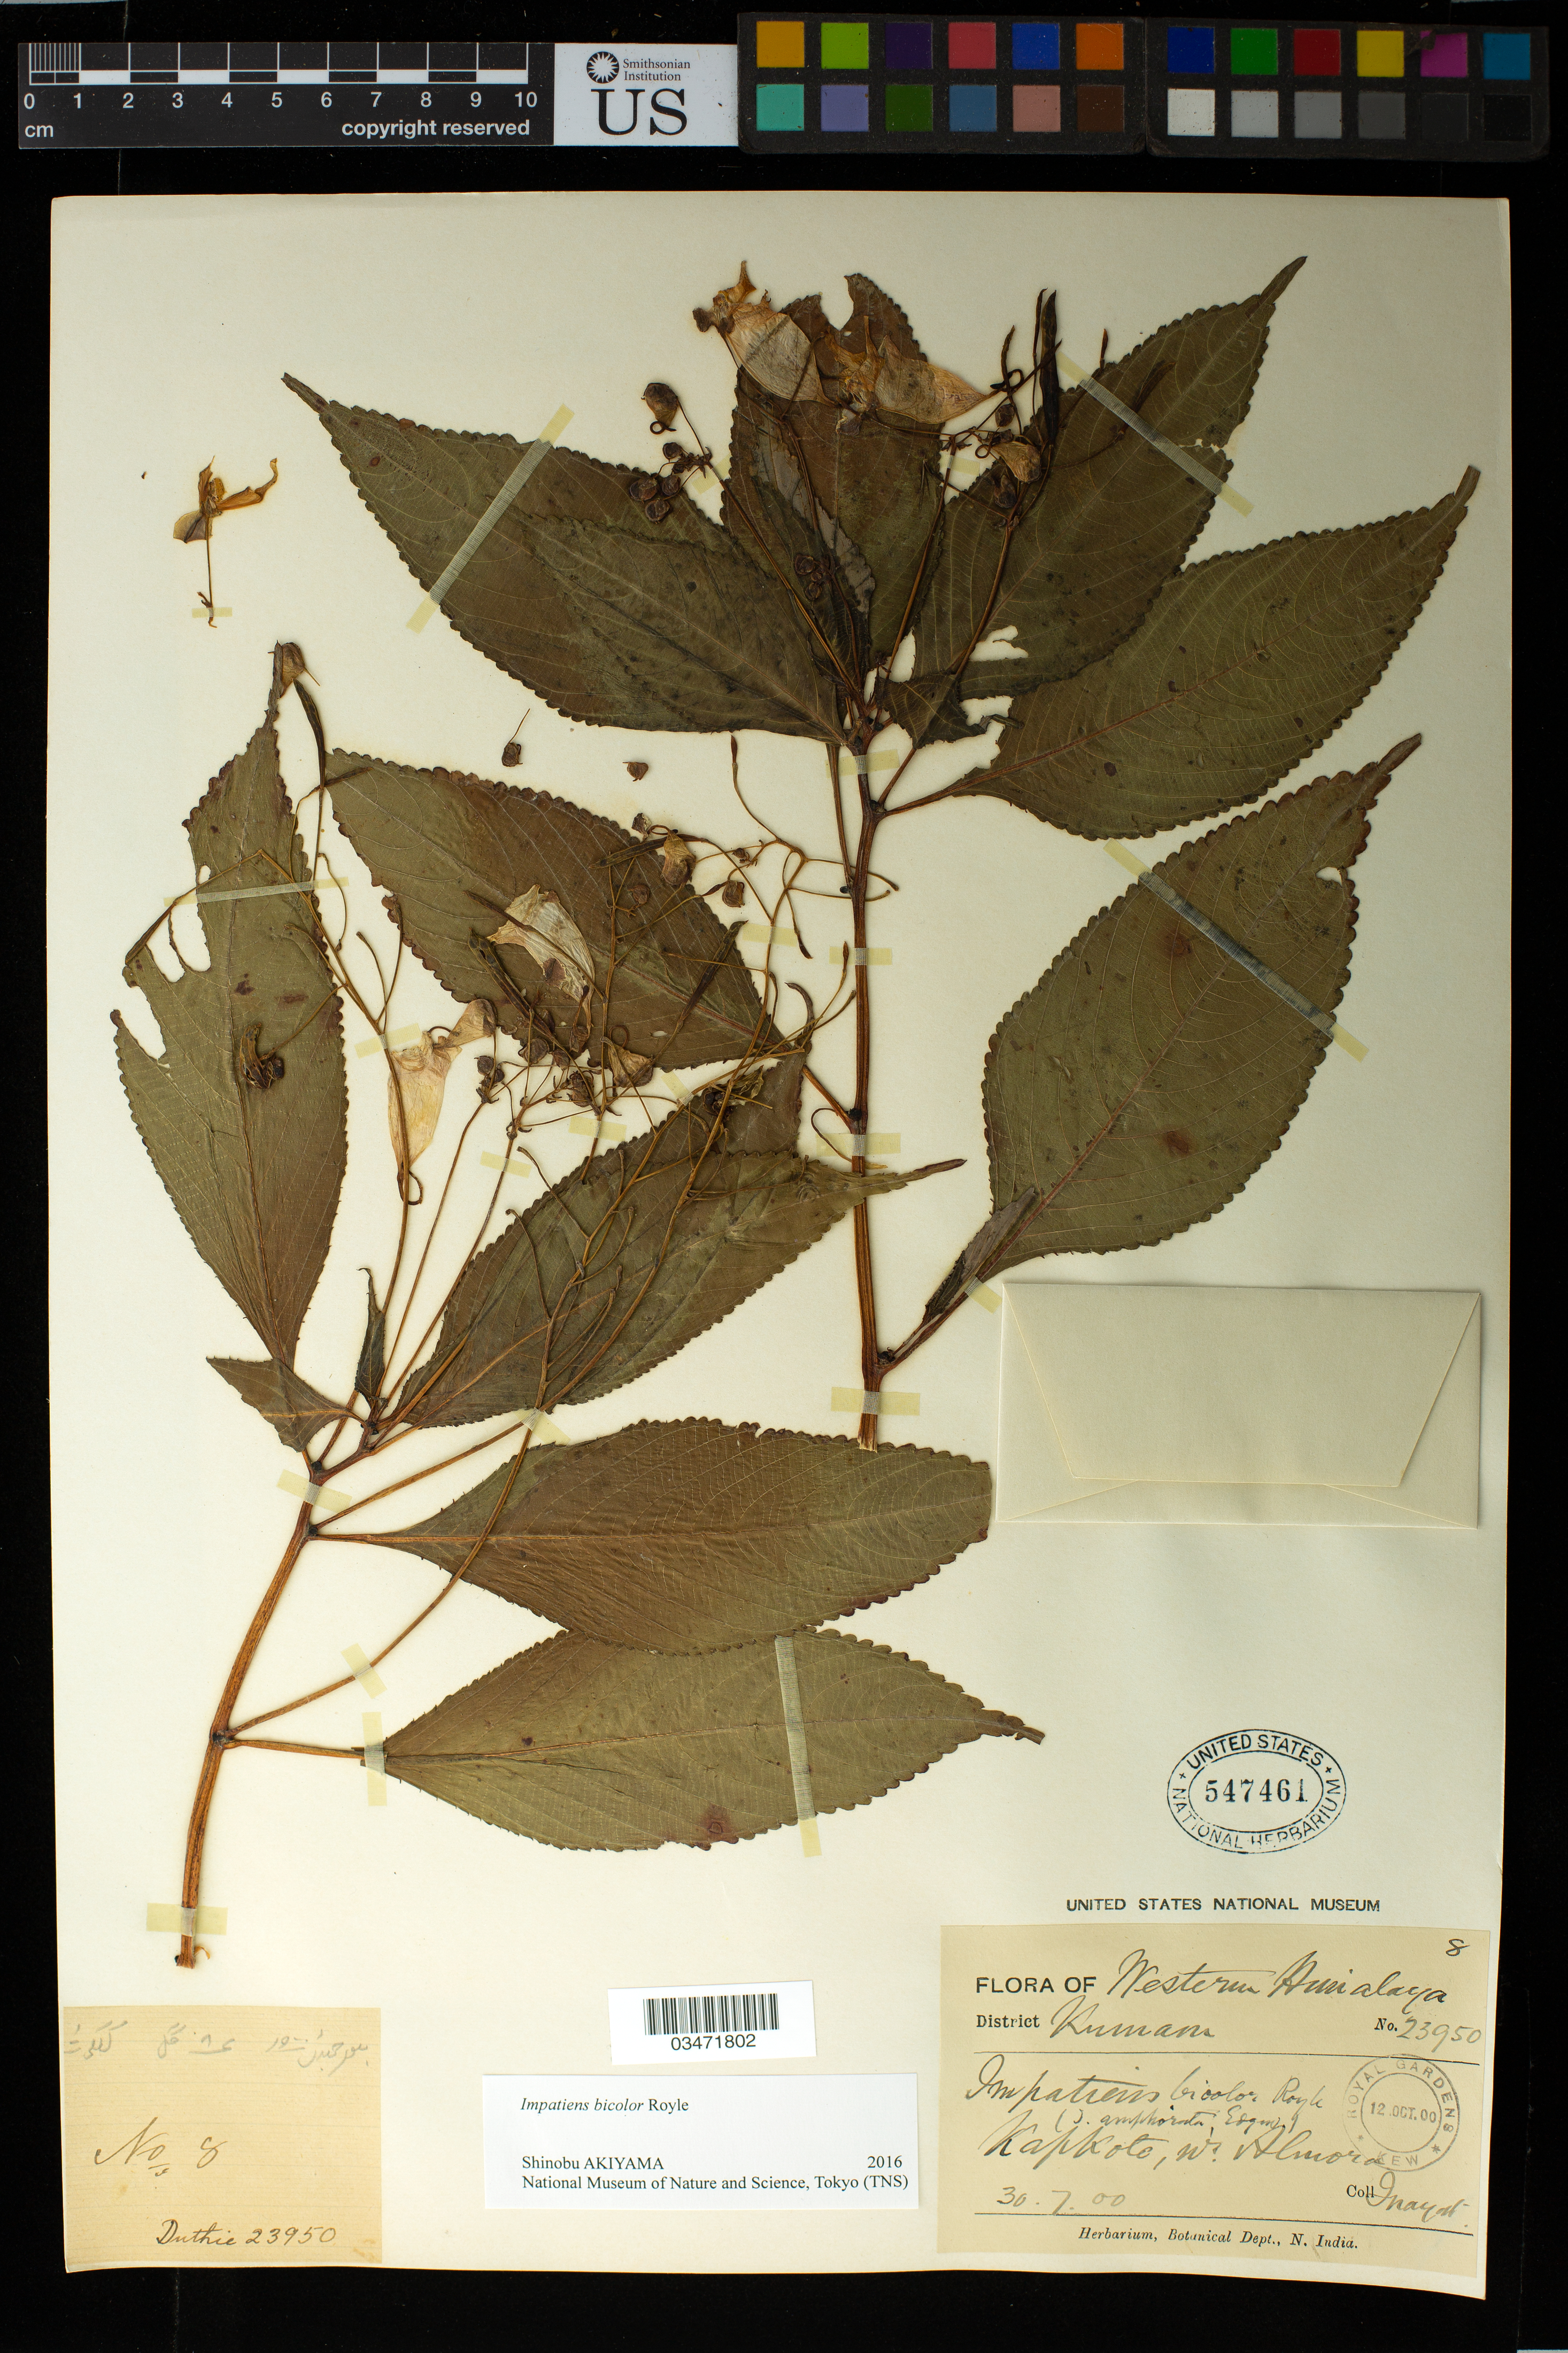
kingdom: Plantae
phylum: Tracheophyta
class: Magnoliopsida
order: Ericales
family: Balsaminaceae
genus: Impatiens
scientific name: Impatiens bicolor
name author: Royle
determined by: Akiyama, Shinobu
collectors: -. Inayat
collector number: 23950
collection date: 1900-07-30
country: India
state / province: Uttarakhand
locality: Western Himalaya. Kumaon District. Kapkoto, w Almora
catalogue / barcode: US 547461